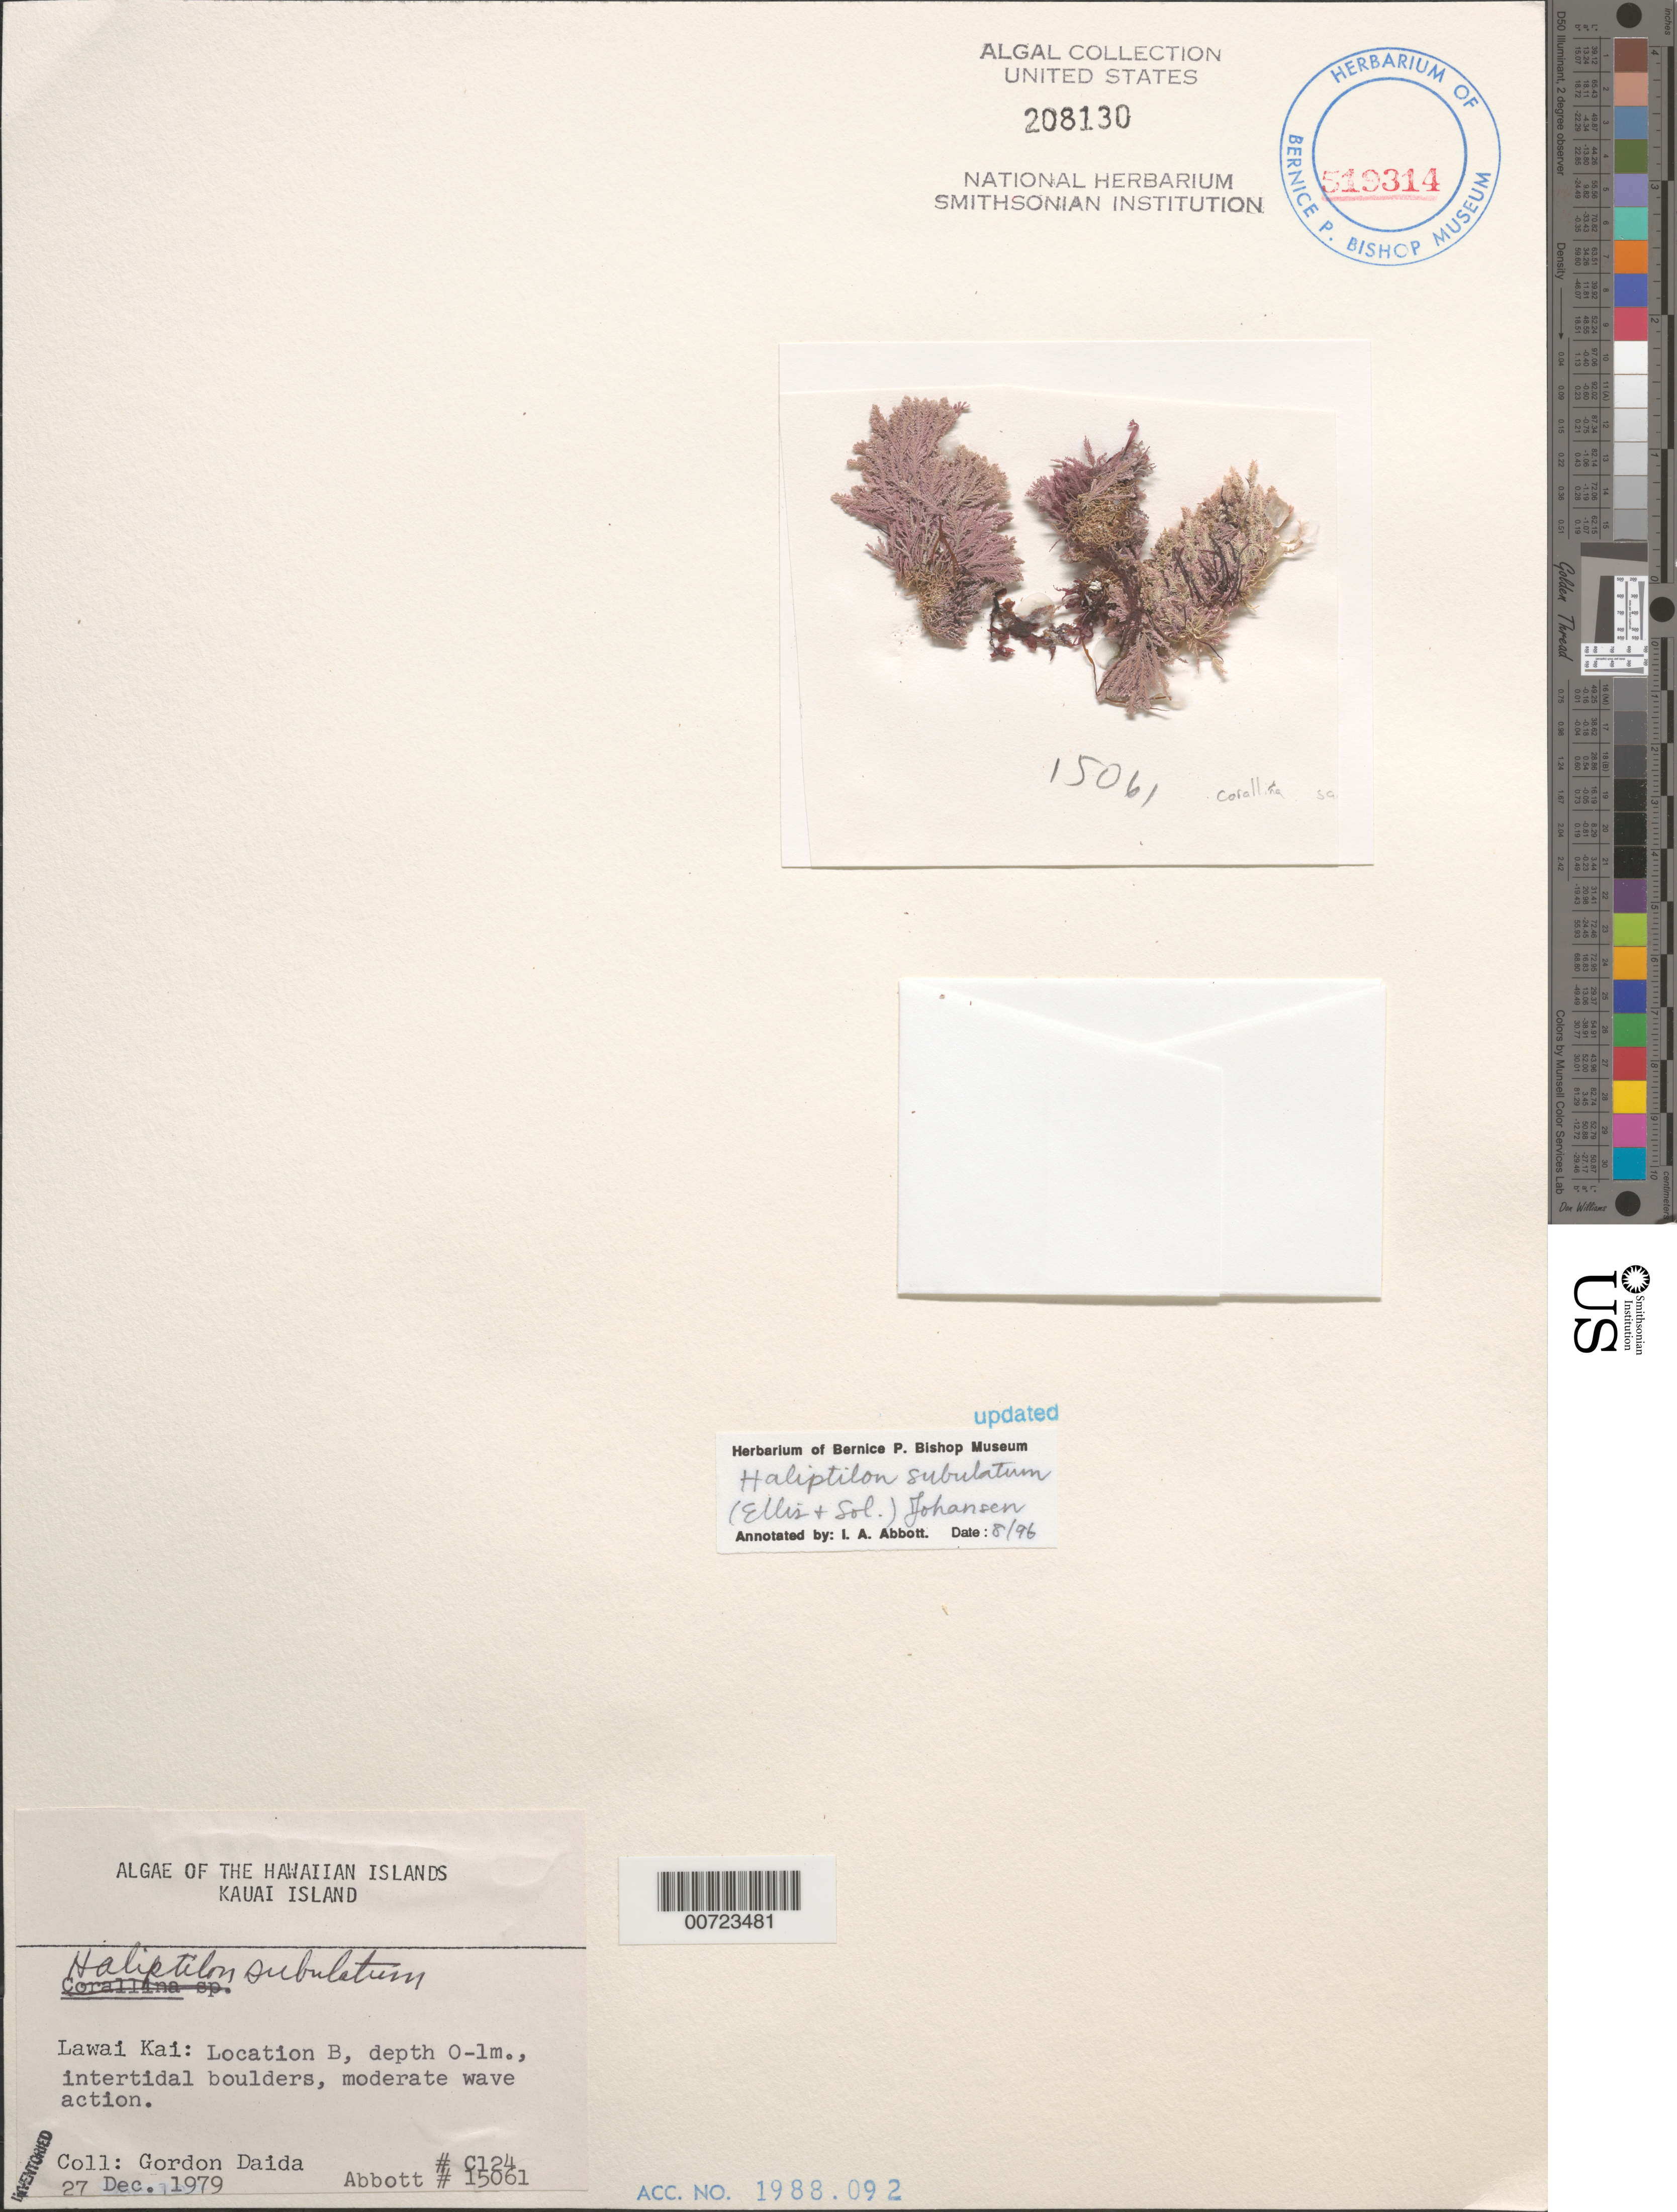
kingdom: Plantae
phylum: Rhodophyta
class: Florideophyceae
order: Corallinales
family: Corallinaceae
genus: Jania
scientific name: Jania subulata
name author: (Ellis & Sol.) Sond.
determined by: Algae name updating Project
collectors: G. Daida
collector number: C124 & IAA 15061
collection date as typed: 27 Dec 1979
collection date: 1979-12-27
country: United States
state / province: Hawaii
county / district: Kauai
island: Kaua'i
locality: Lawai Kai, Location B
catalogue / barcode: US 208130